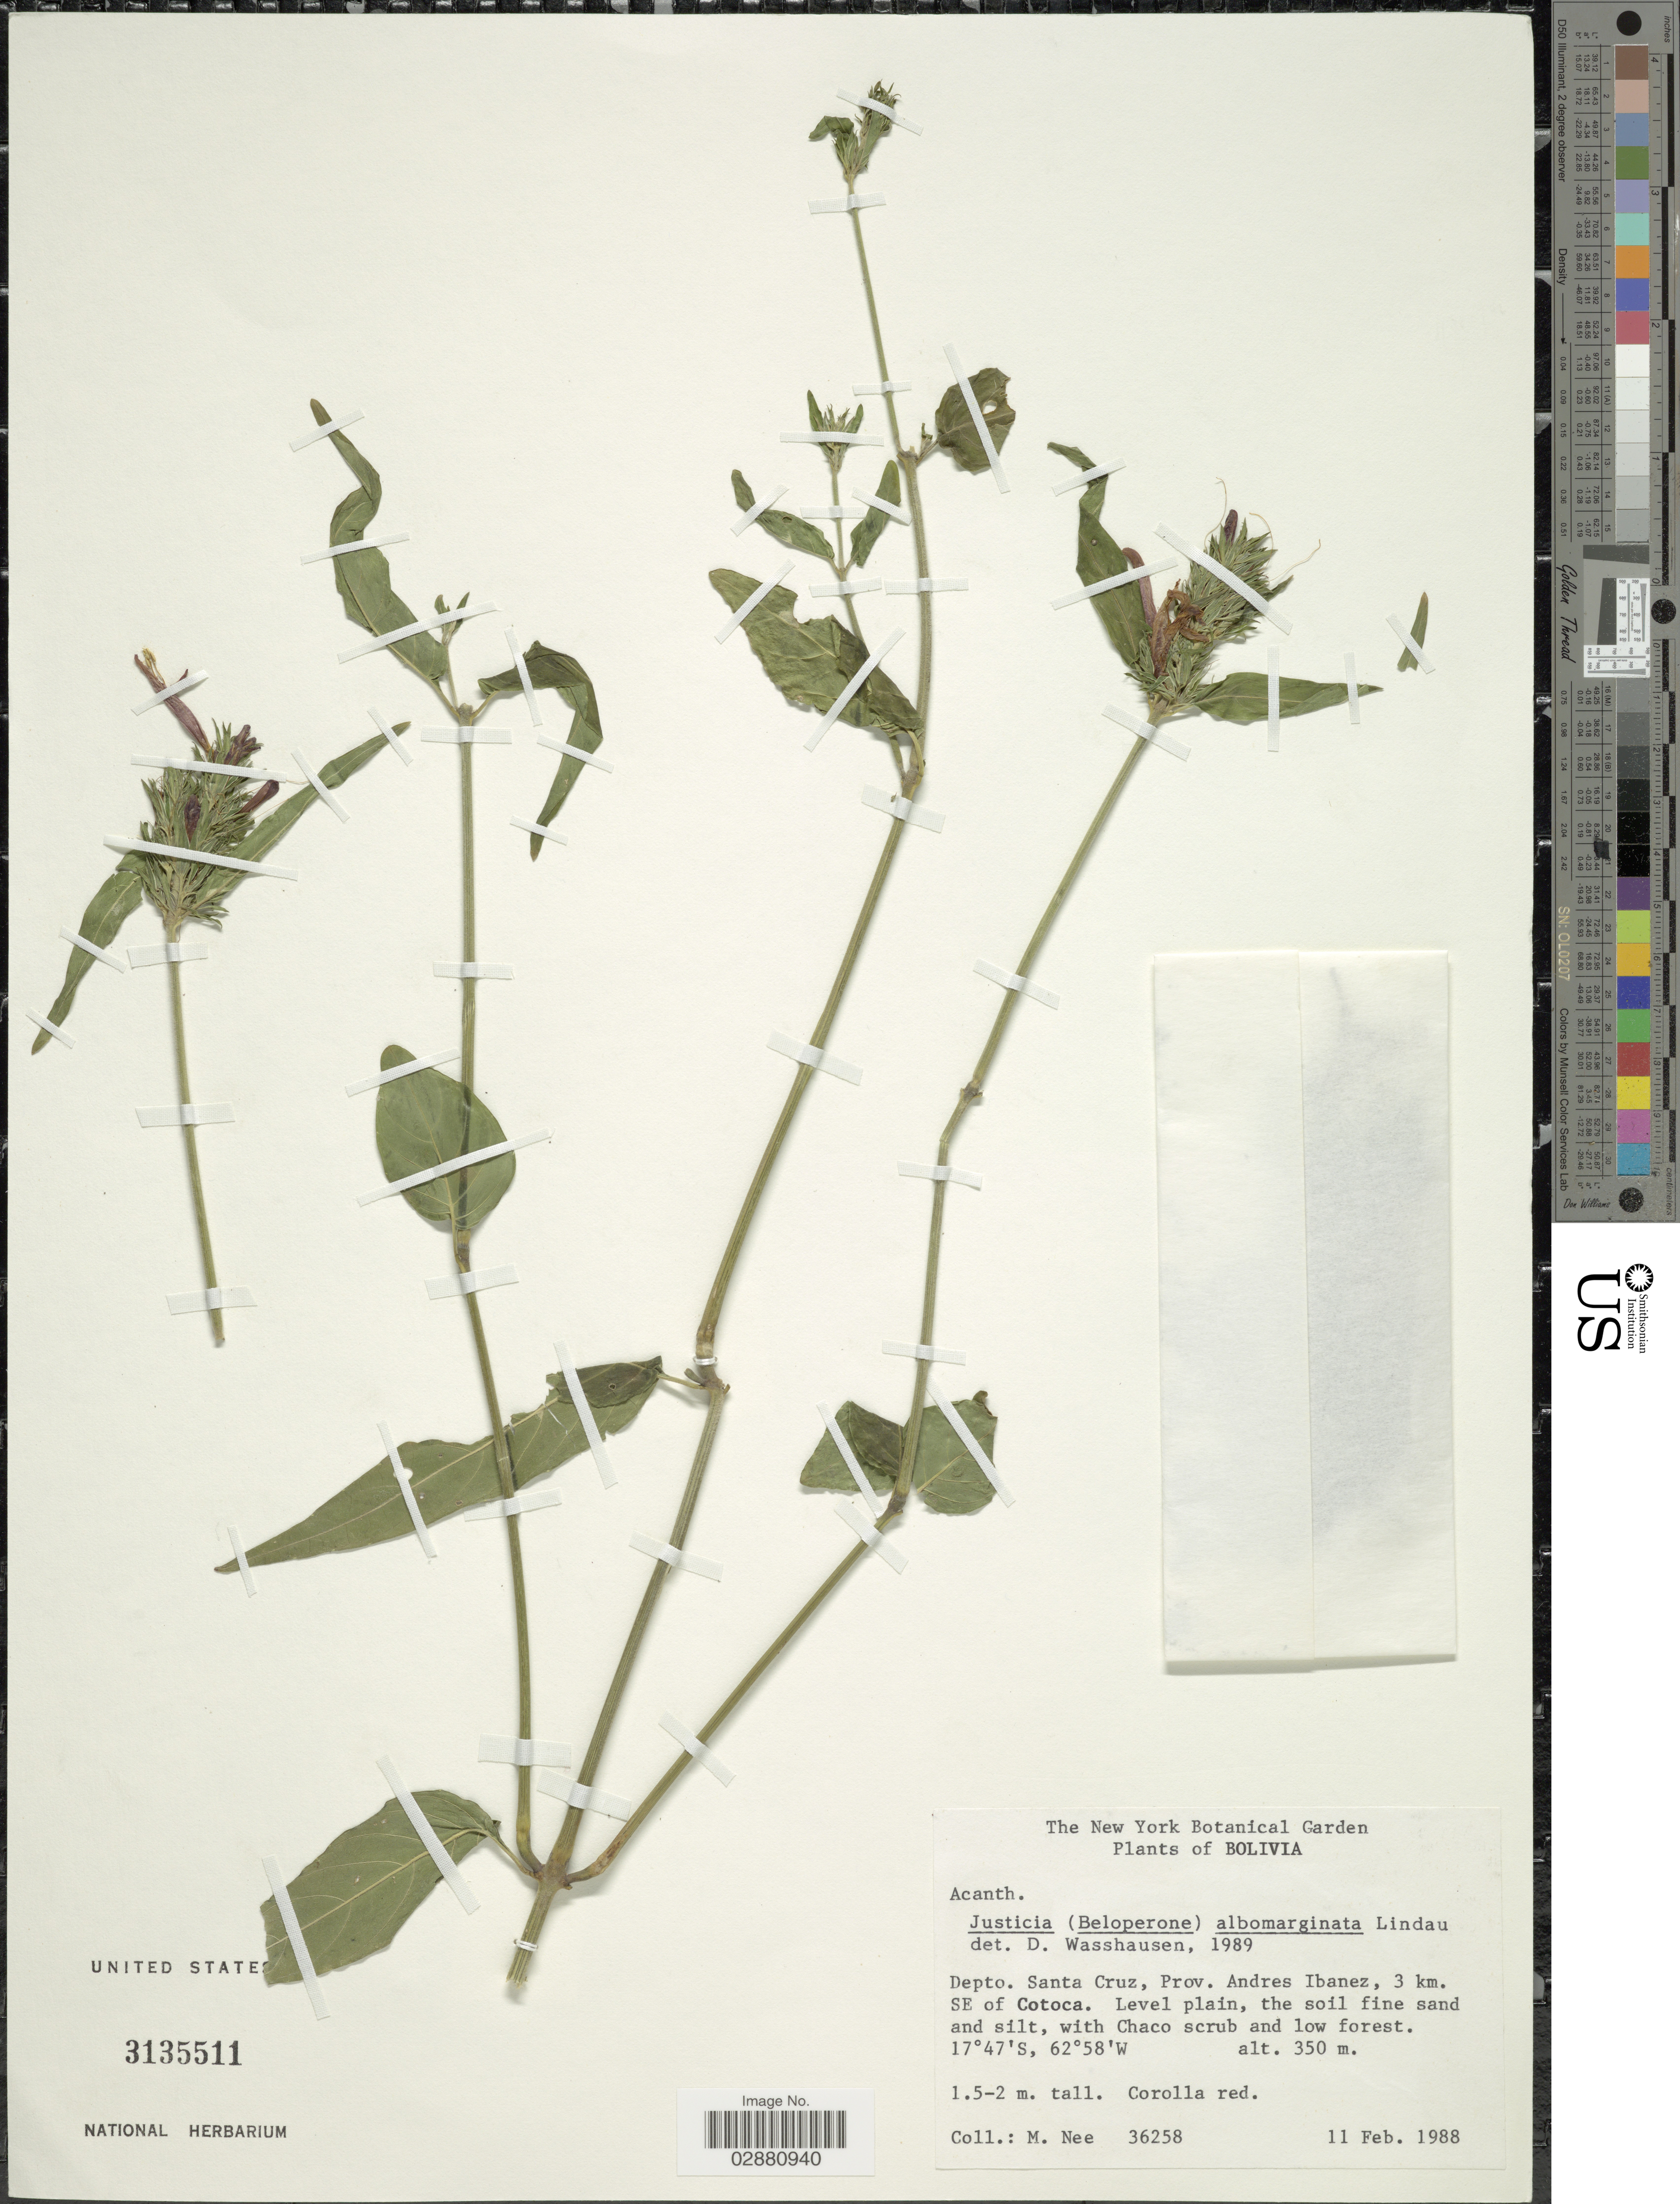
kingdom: Plantae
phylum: Tracheophyta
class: Magnoliopsida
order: Lamiales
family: Acanthaceae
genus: Justicia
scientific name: Justicia squalida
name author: Wassh. & J.R.I. Wood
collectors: M. Nee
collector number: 36258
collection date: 1988-02-11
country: Bolivia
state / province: Santa Cruz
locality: Depto. Santa Cruz, Prov. Andres Ibanez, 3 km. SE of Cotoca.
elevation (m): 350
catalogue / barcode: US 3135511